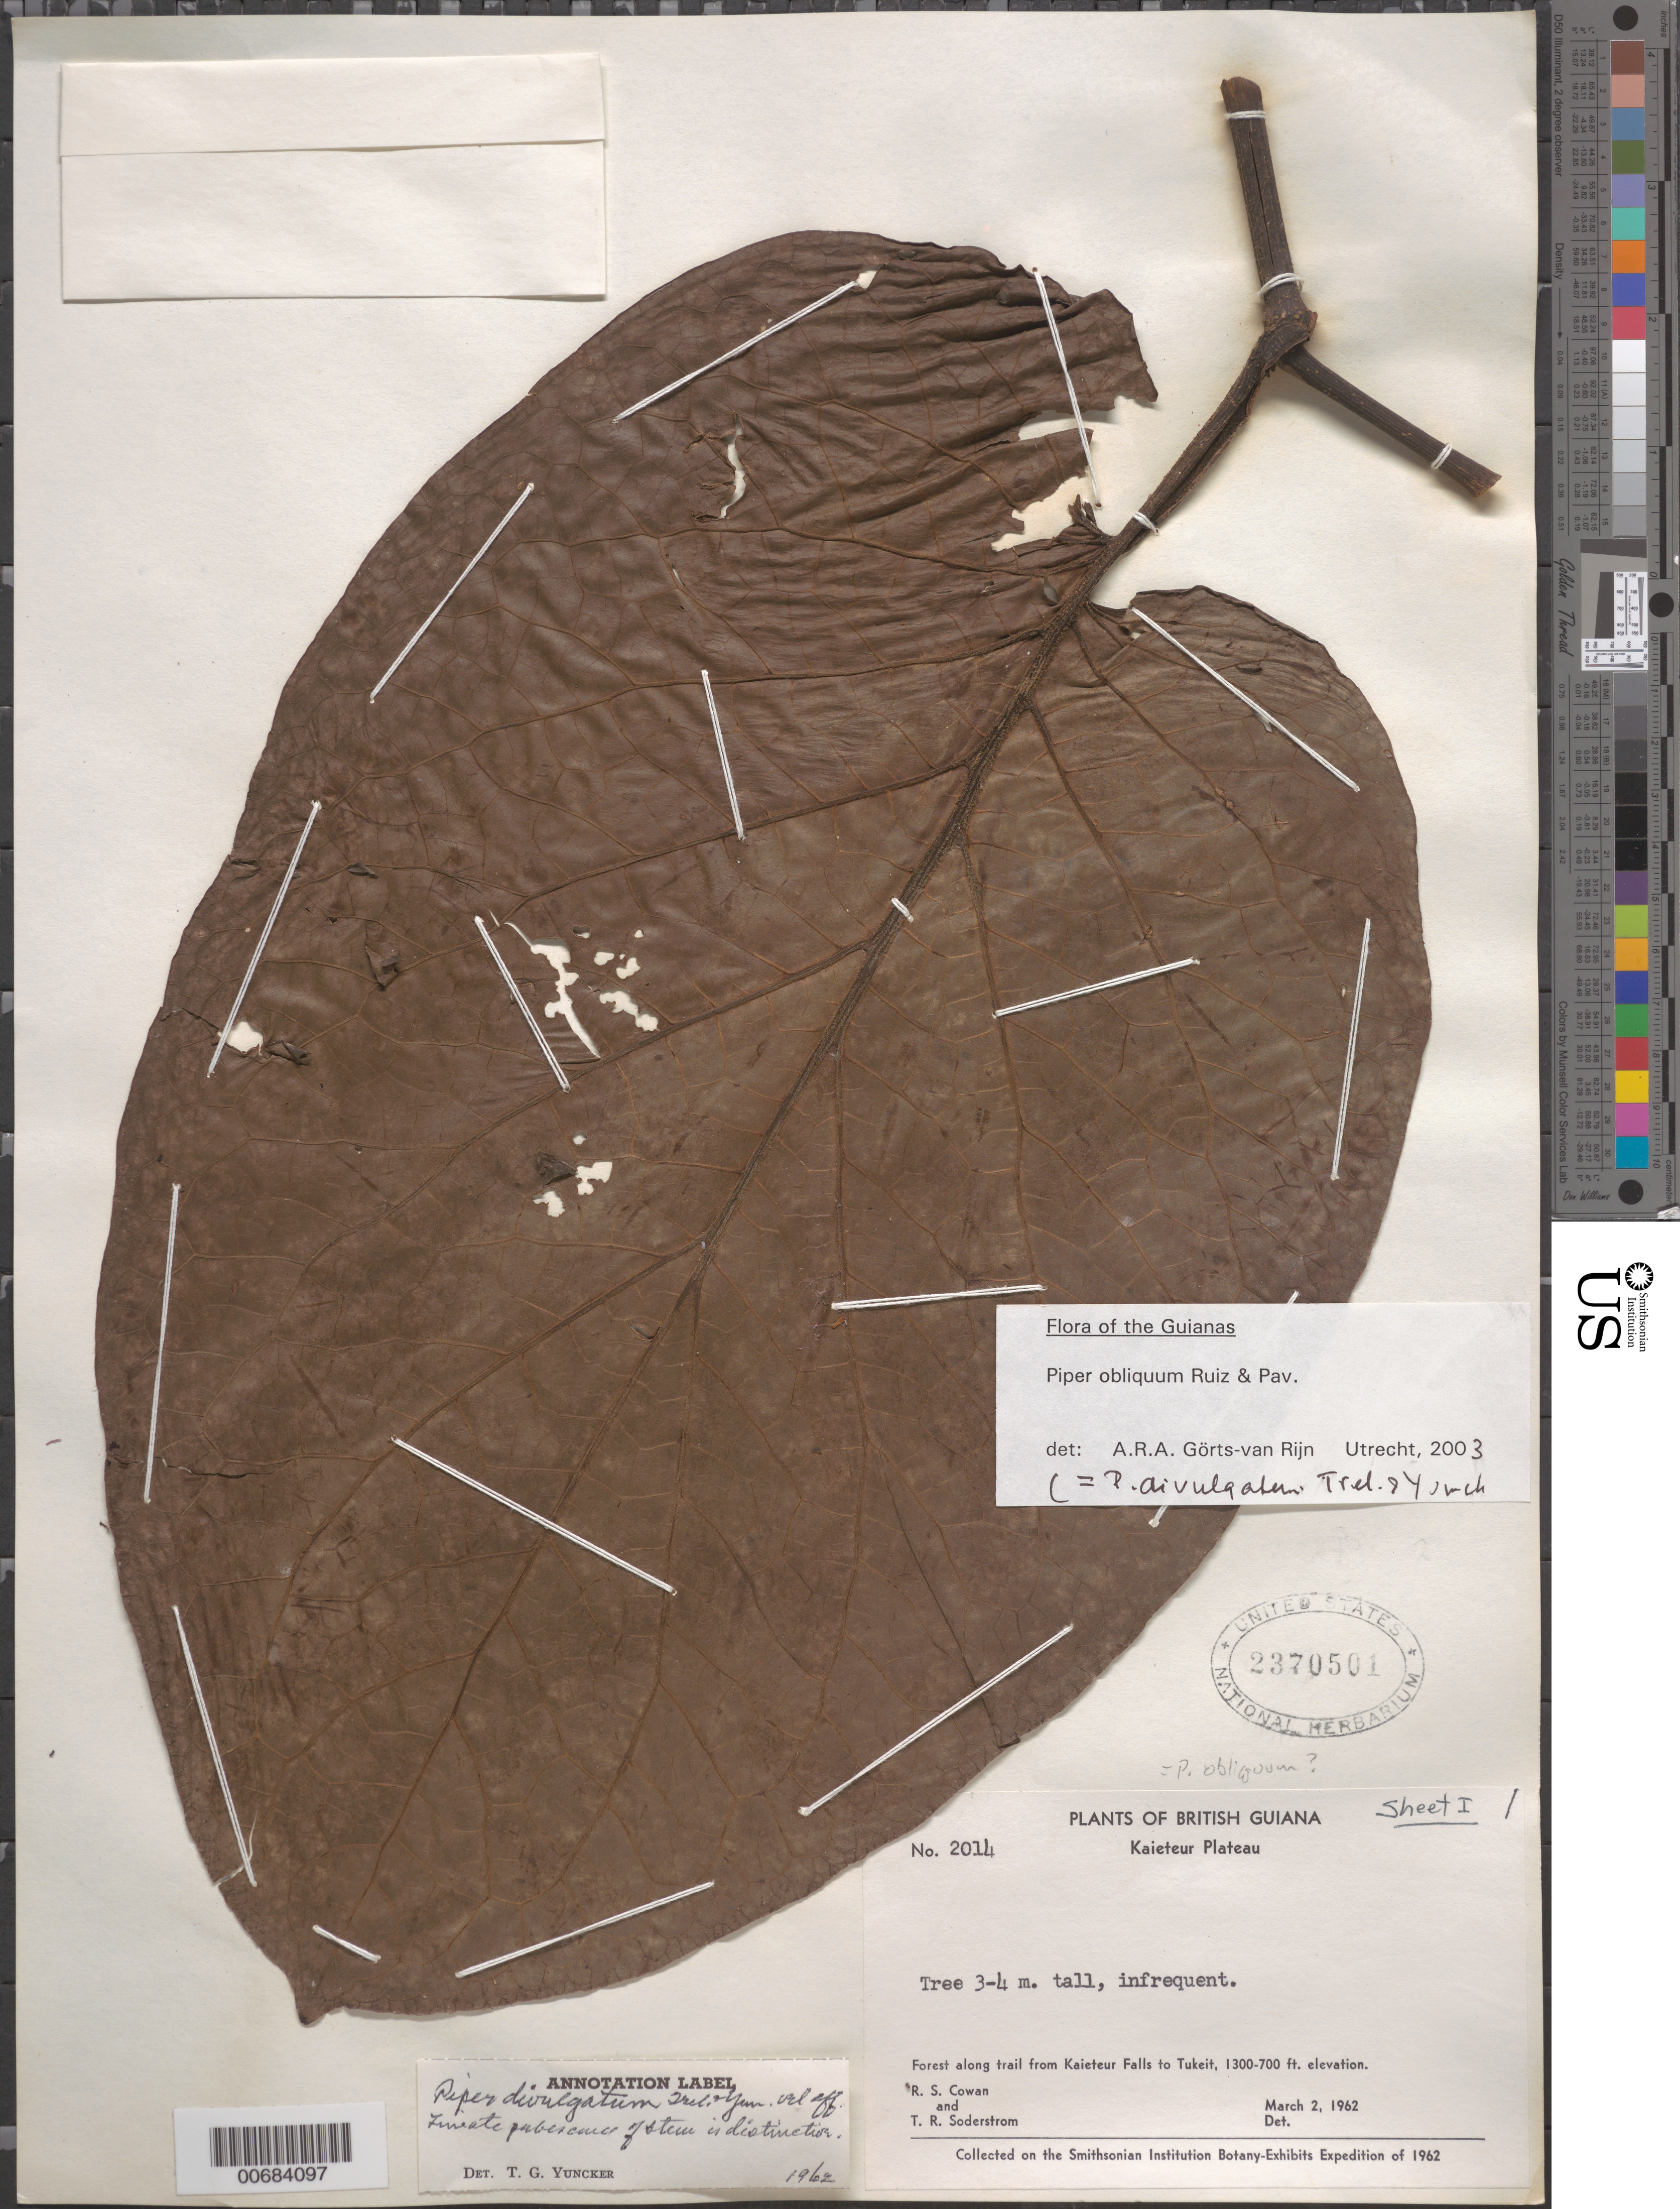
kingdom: Plantae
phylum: Tracheophyta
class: Magnoliopsida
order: Piperales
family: Piperaceae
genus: Piper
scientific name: Piper divulgatum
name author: Trel. & Yunck.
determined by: Yuncker, T. G.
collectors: R. S. Cowan & T. R. Soderstrom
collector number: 2014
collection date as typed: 2-Mar-62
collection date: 1962-03-02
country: Guyana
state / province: Potaro-Siparuni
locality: Kaieteur Plateau, trail from Kaieteur Plateau to Tukeit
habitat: Trailside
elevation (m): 213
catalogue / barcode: US 2370501